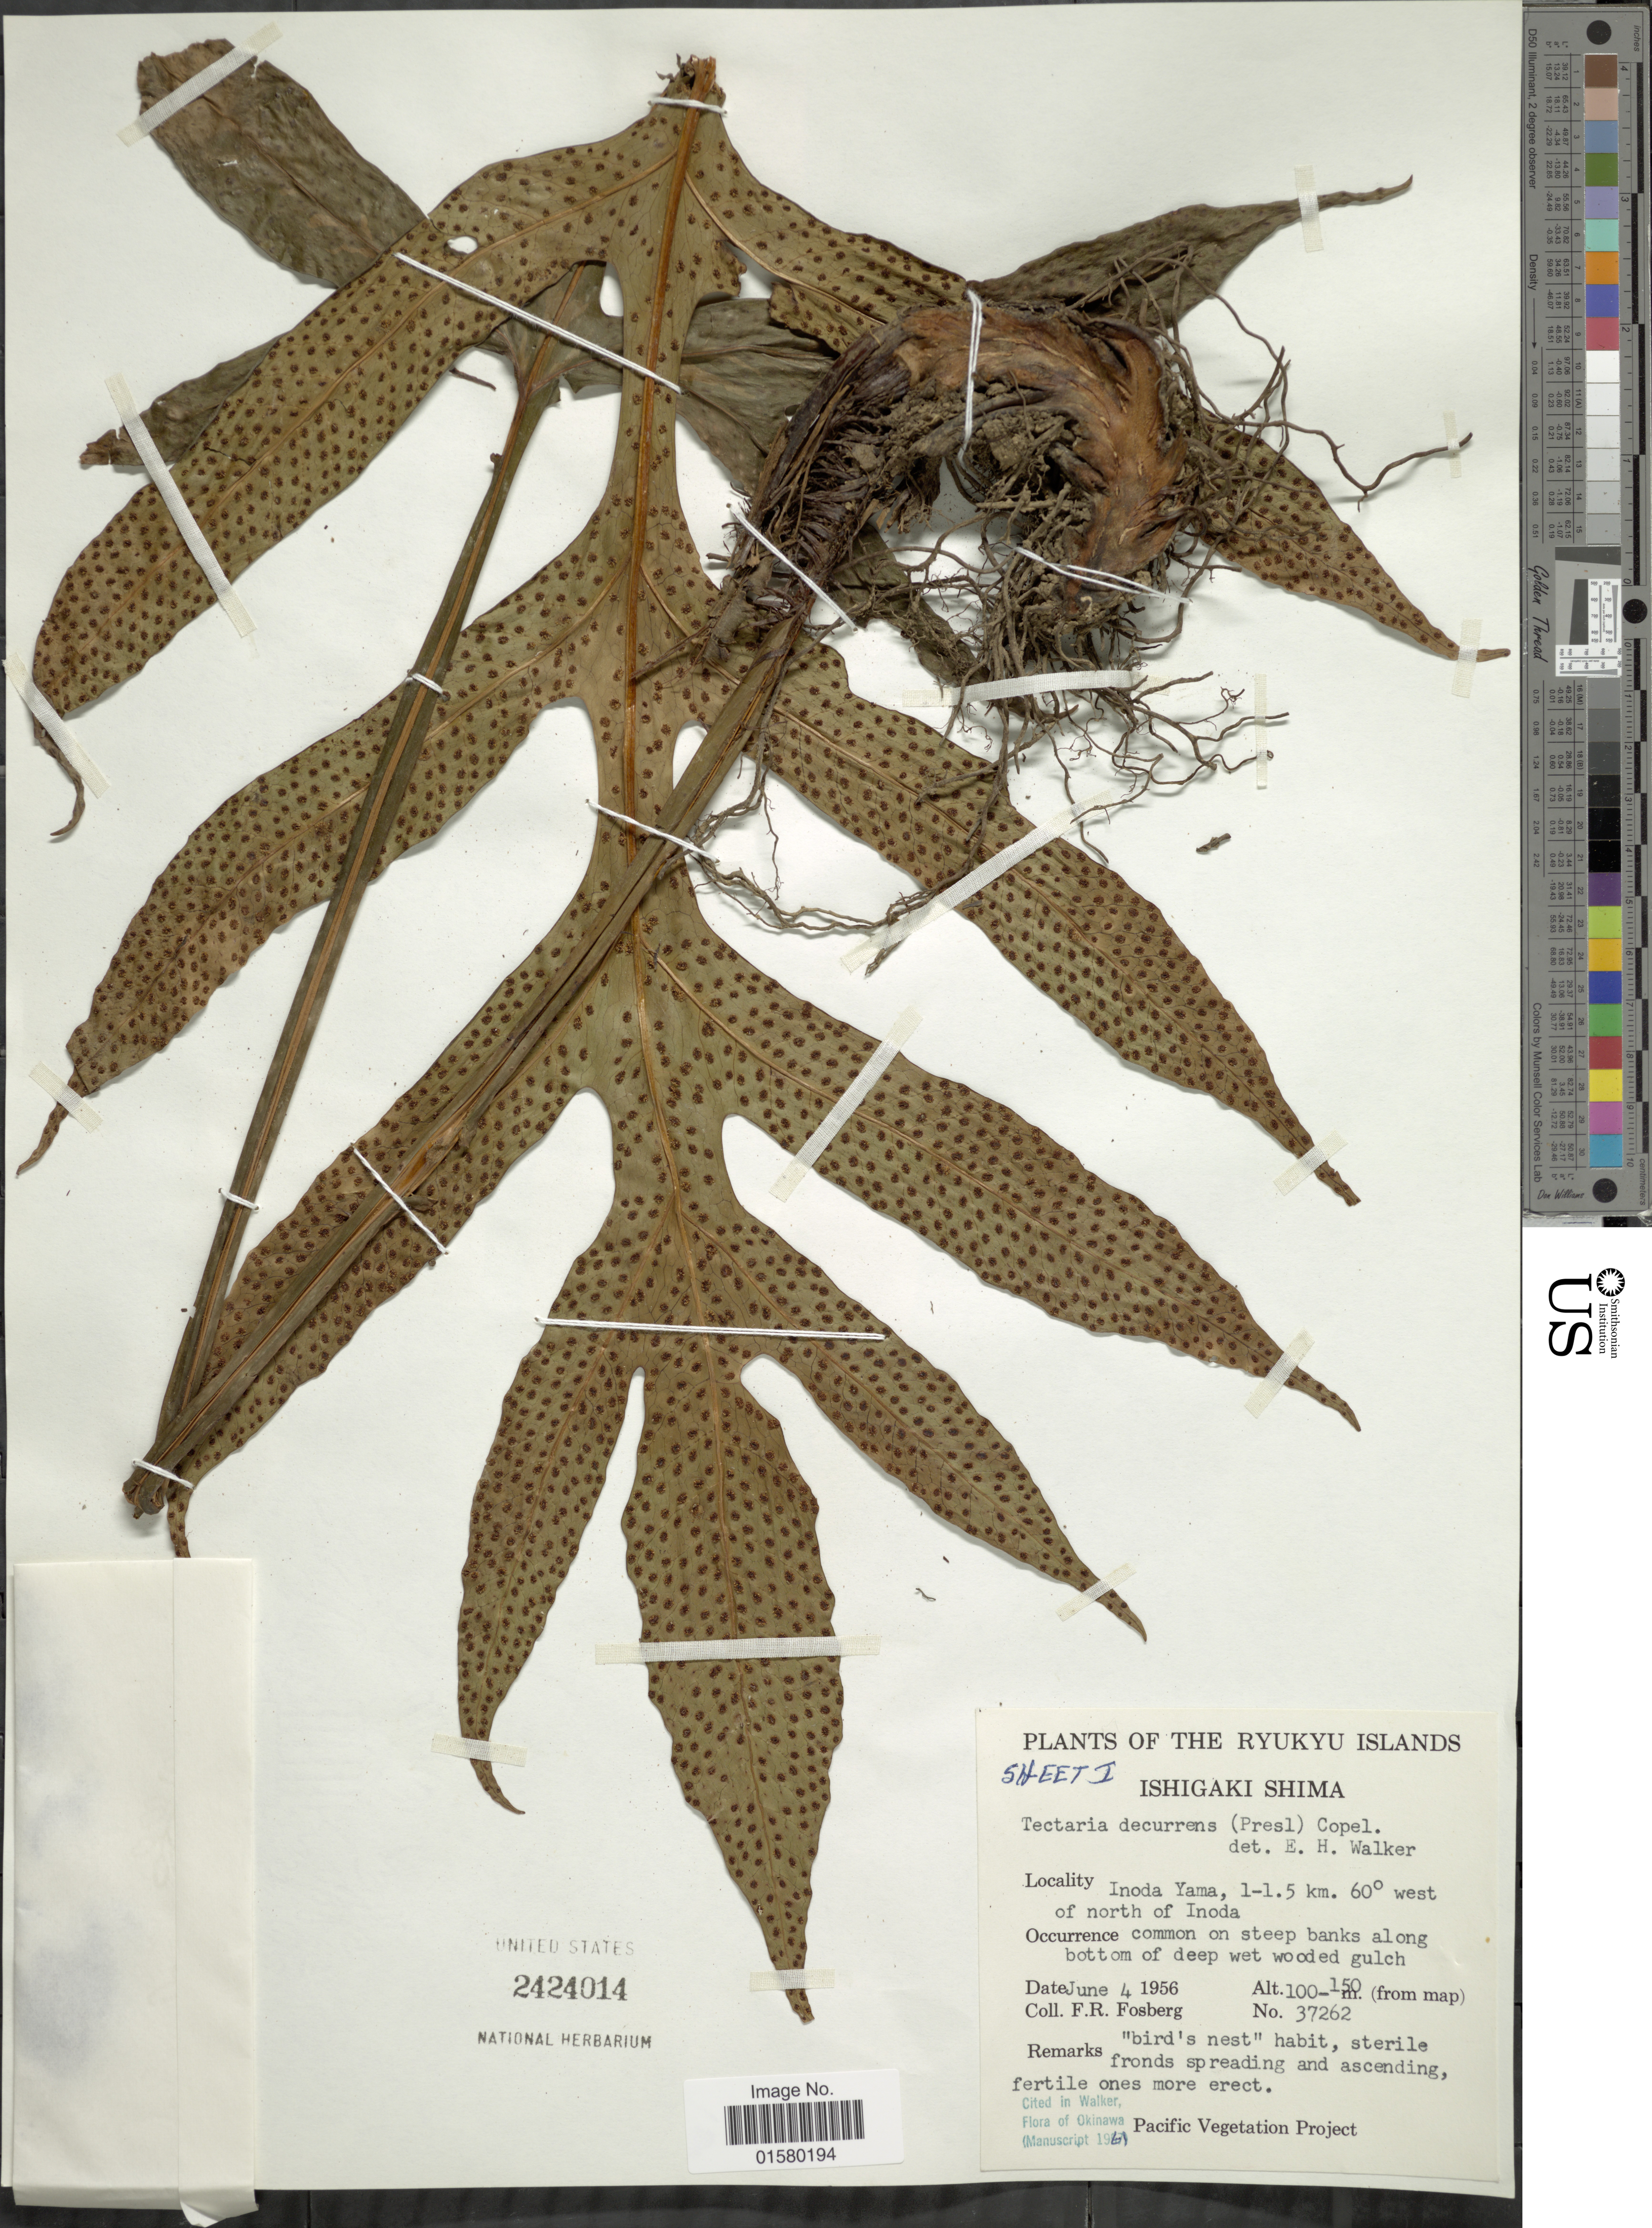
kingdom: Plantae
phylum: Tracheophyta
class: Polypodiopsida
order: Polypodiales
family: Tectariaceae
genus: Tectaria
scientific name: Tectaria decurrens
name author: (Presel.) Copel. in Elmer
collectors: F. R. Fosberg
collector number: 37262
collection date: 1956-06-04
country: Japan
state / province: Okinawa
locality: Ryukyu Islands, Ishigaki Shima, Inoda Yama, 1-1.5 km west of north of Inoda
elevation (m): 100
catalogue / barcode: US 2424014